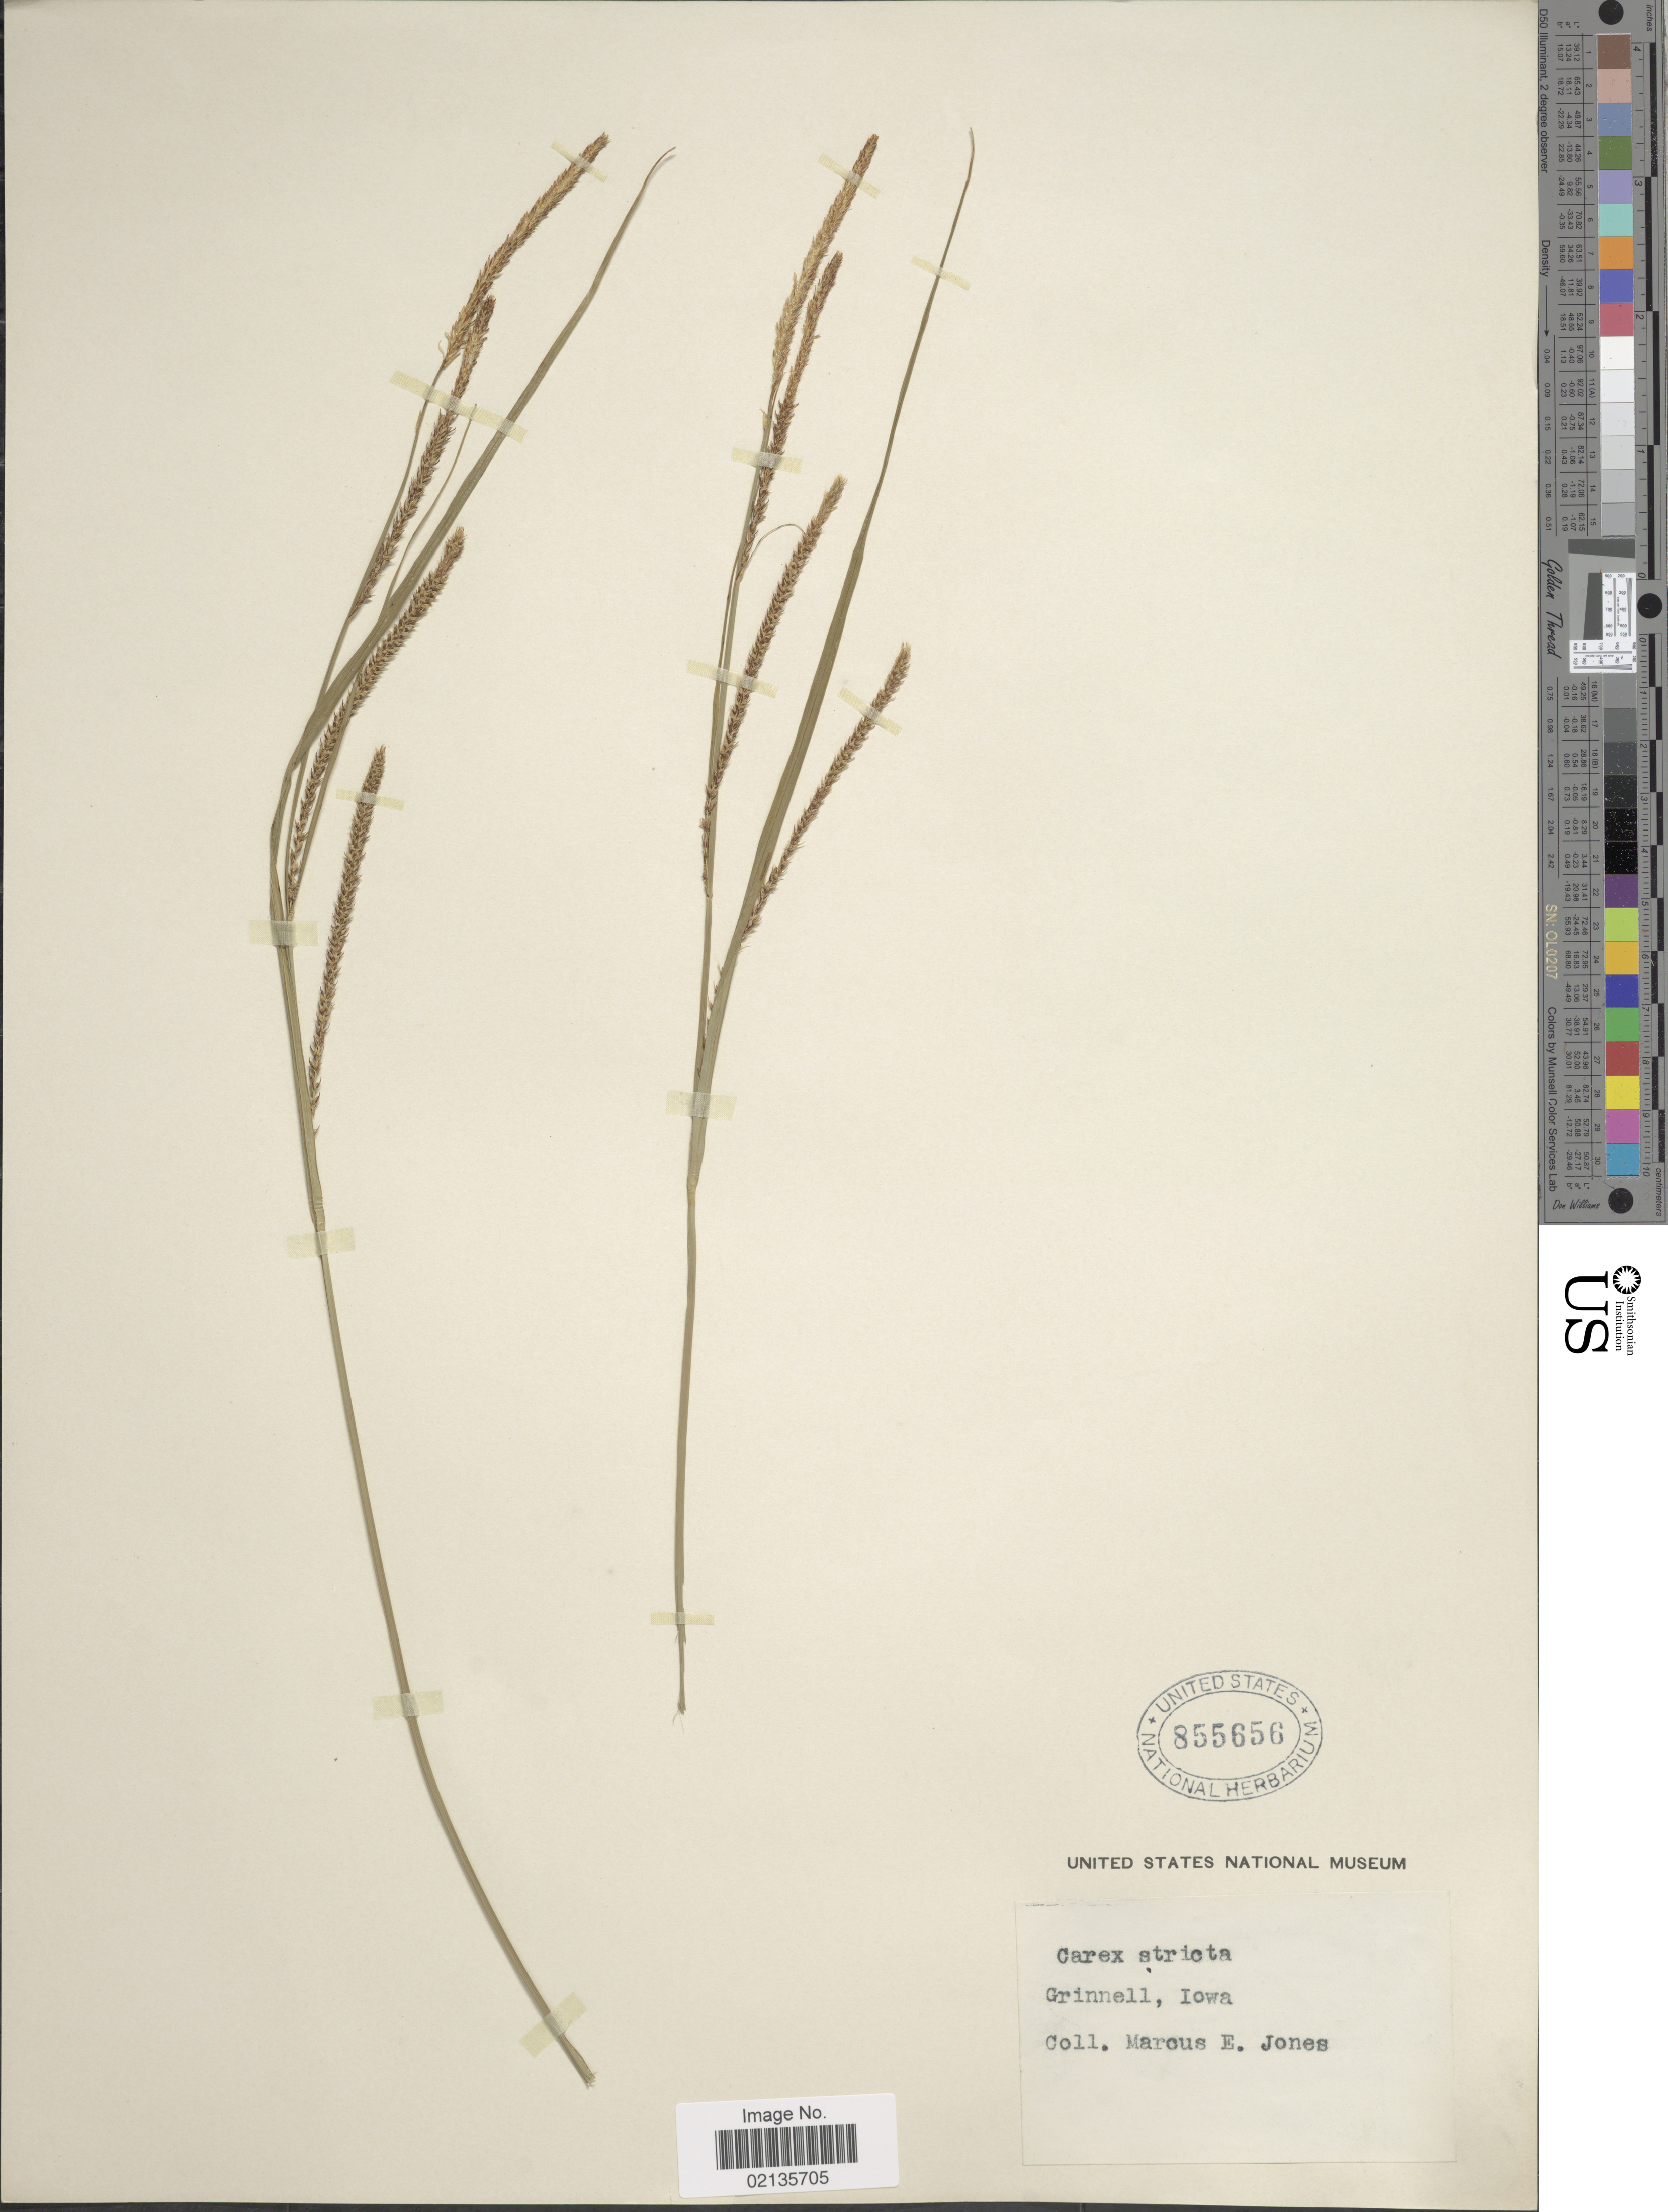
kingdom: Plantae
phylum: Tracheophyta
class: Liliopsida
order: Poales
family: Cyperaceae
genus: Carex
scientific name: Carex stricta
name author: Lam.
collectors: M. E. Jones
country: United States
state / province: Iowa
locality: Grinnell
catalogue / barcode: US 855656